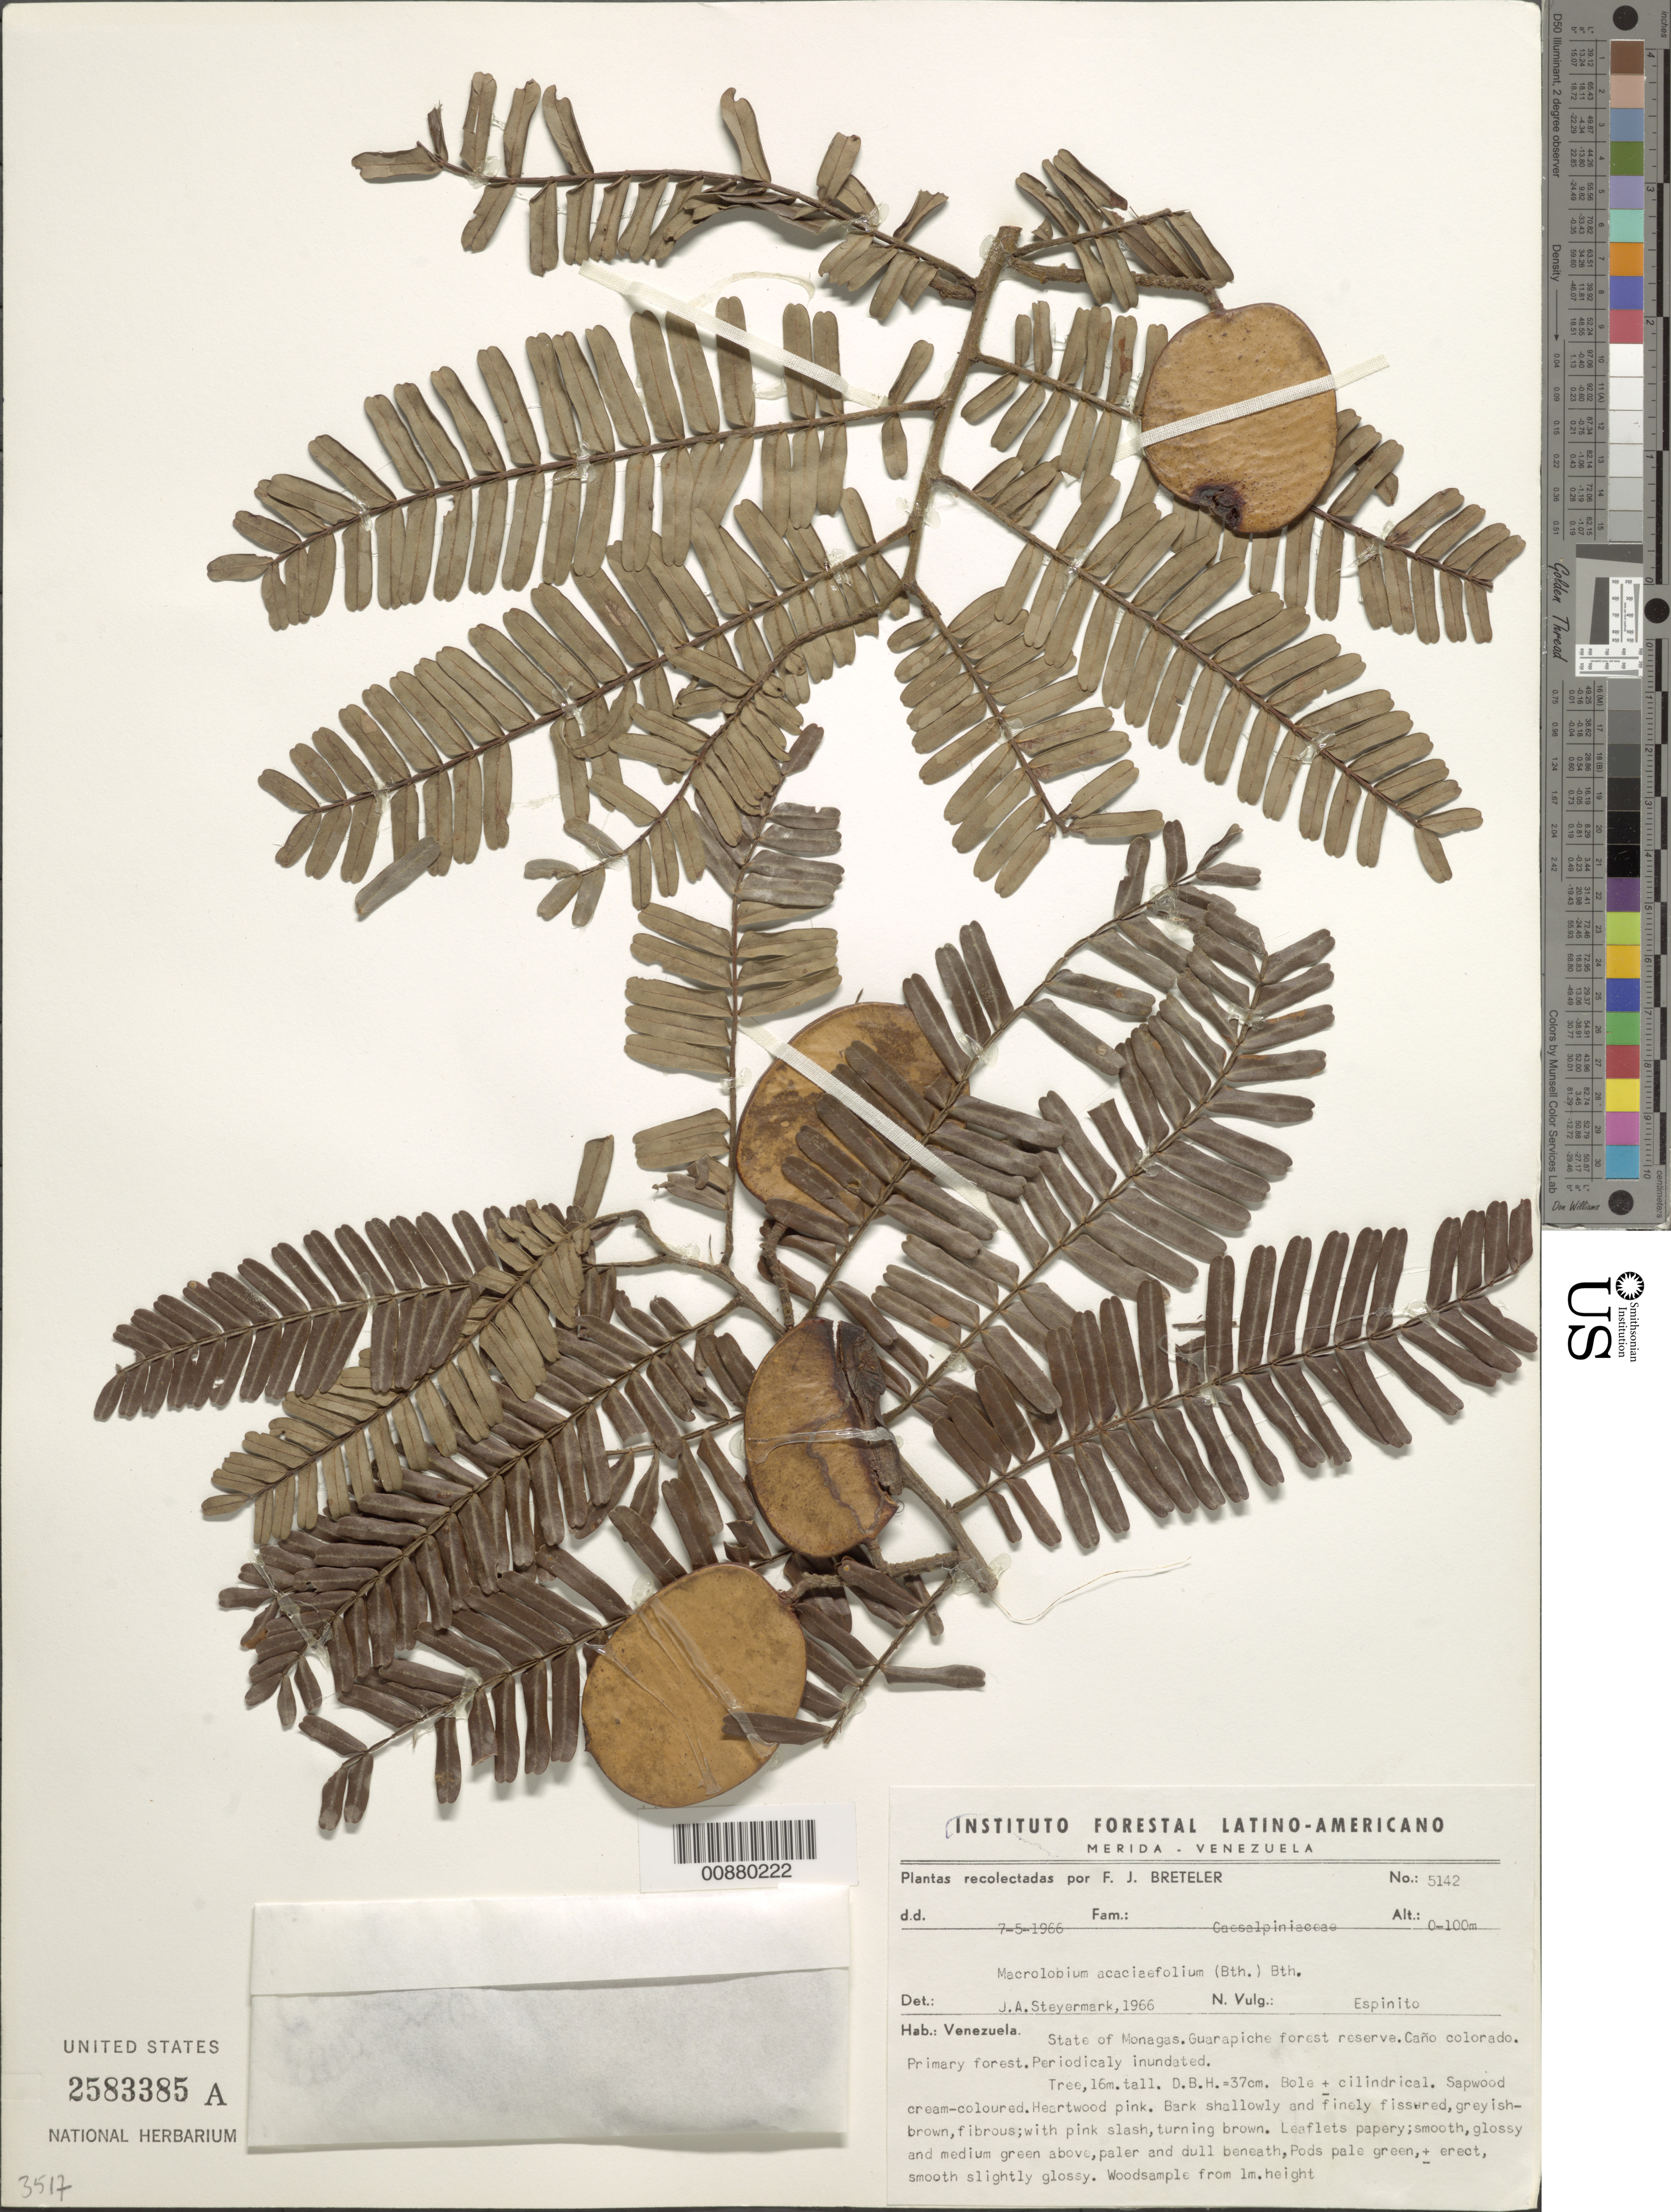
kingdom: Plantae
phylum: Tracheophyta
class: Magnoliopsida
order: Fabales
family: Fabaceae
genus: Macrolobium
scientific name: Macrolobium acaciifolium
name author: (Benth.) Benth.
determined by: Steyermark, Julian A., (VEN)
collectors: F. J. Breteler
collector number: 5142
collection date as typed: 7-May-66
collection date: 1966-05-07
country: Venezuela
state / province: Monagas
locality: Guarapiche Forest Reserve, Caño Colorado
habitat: Primary forest, periodically inundated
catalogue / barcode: US 2583385A